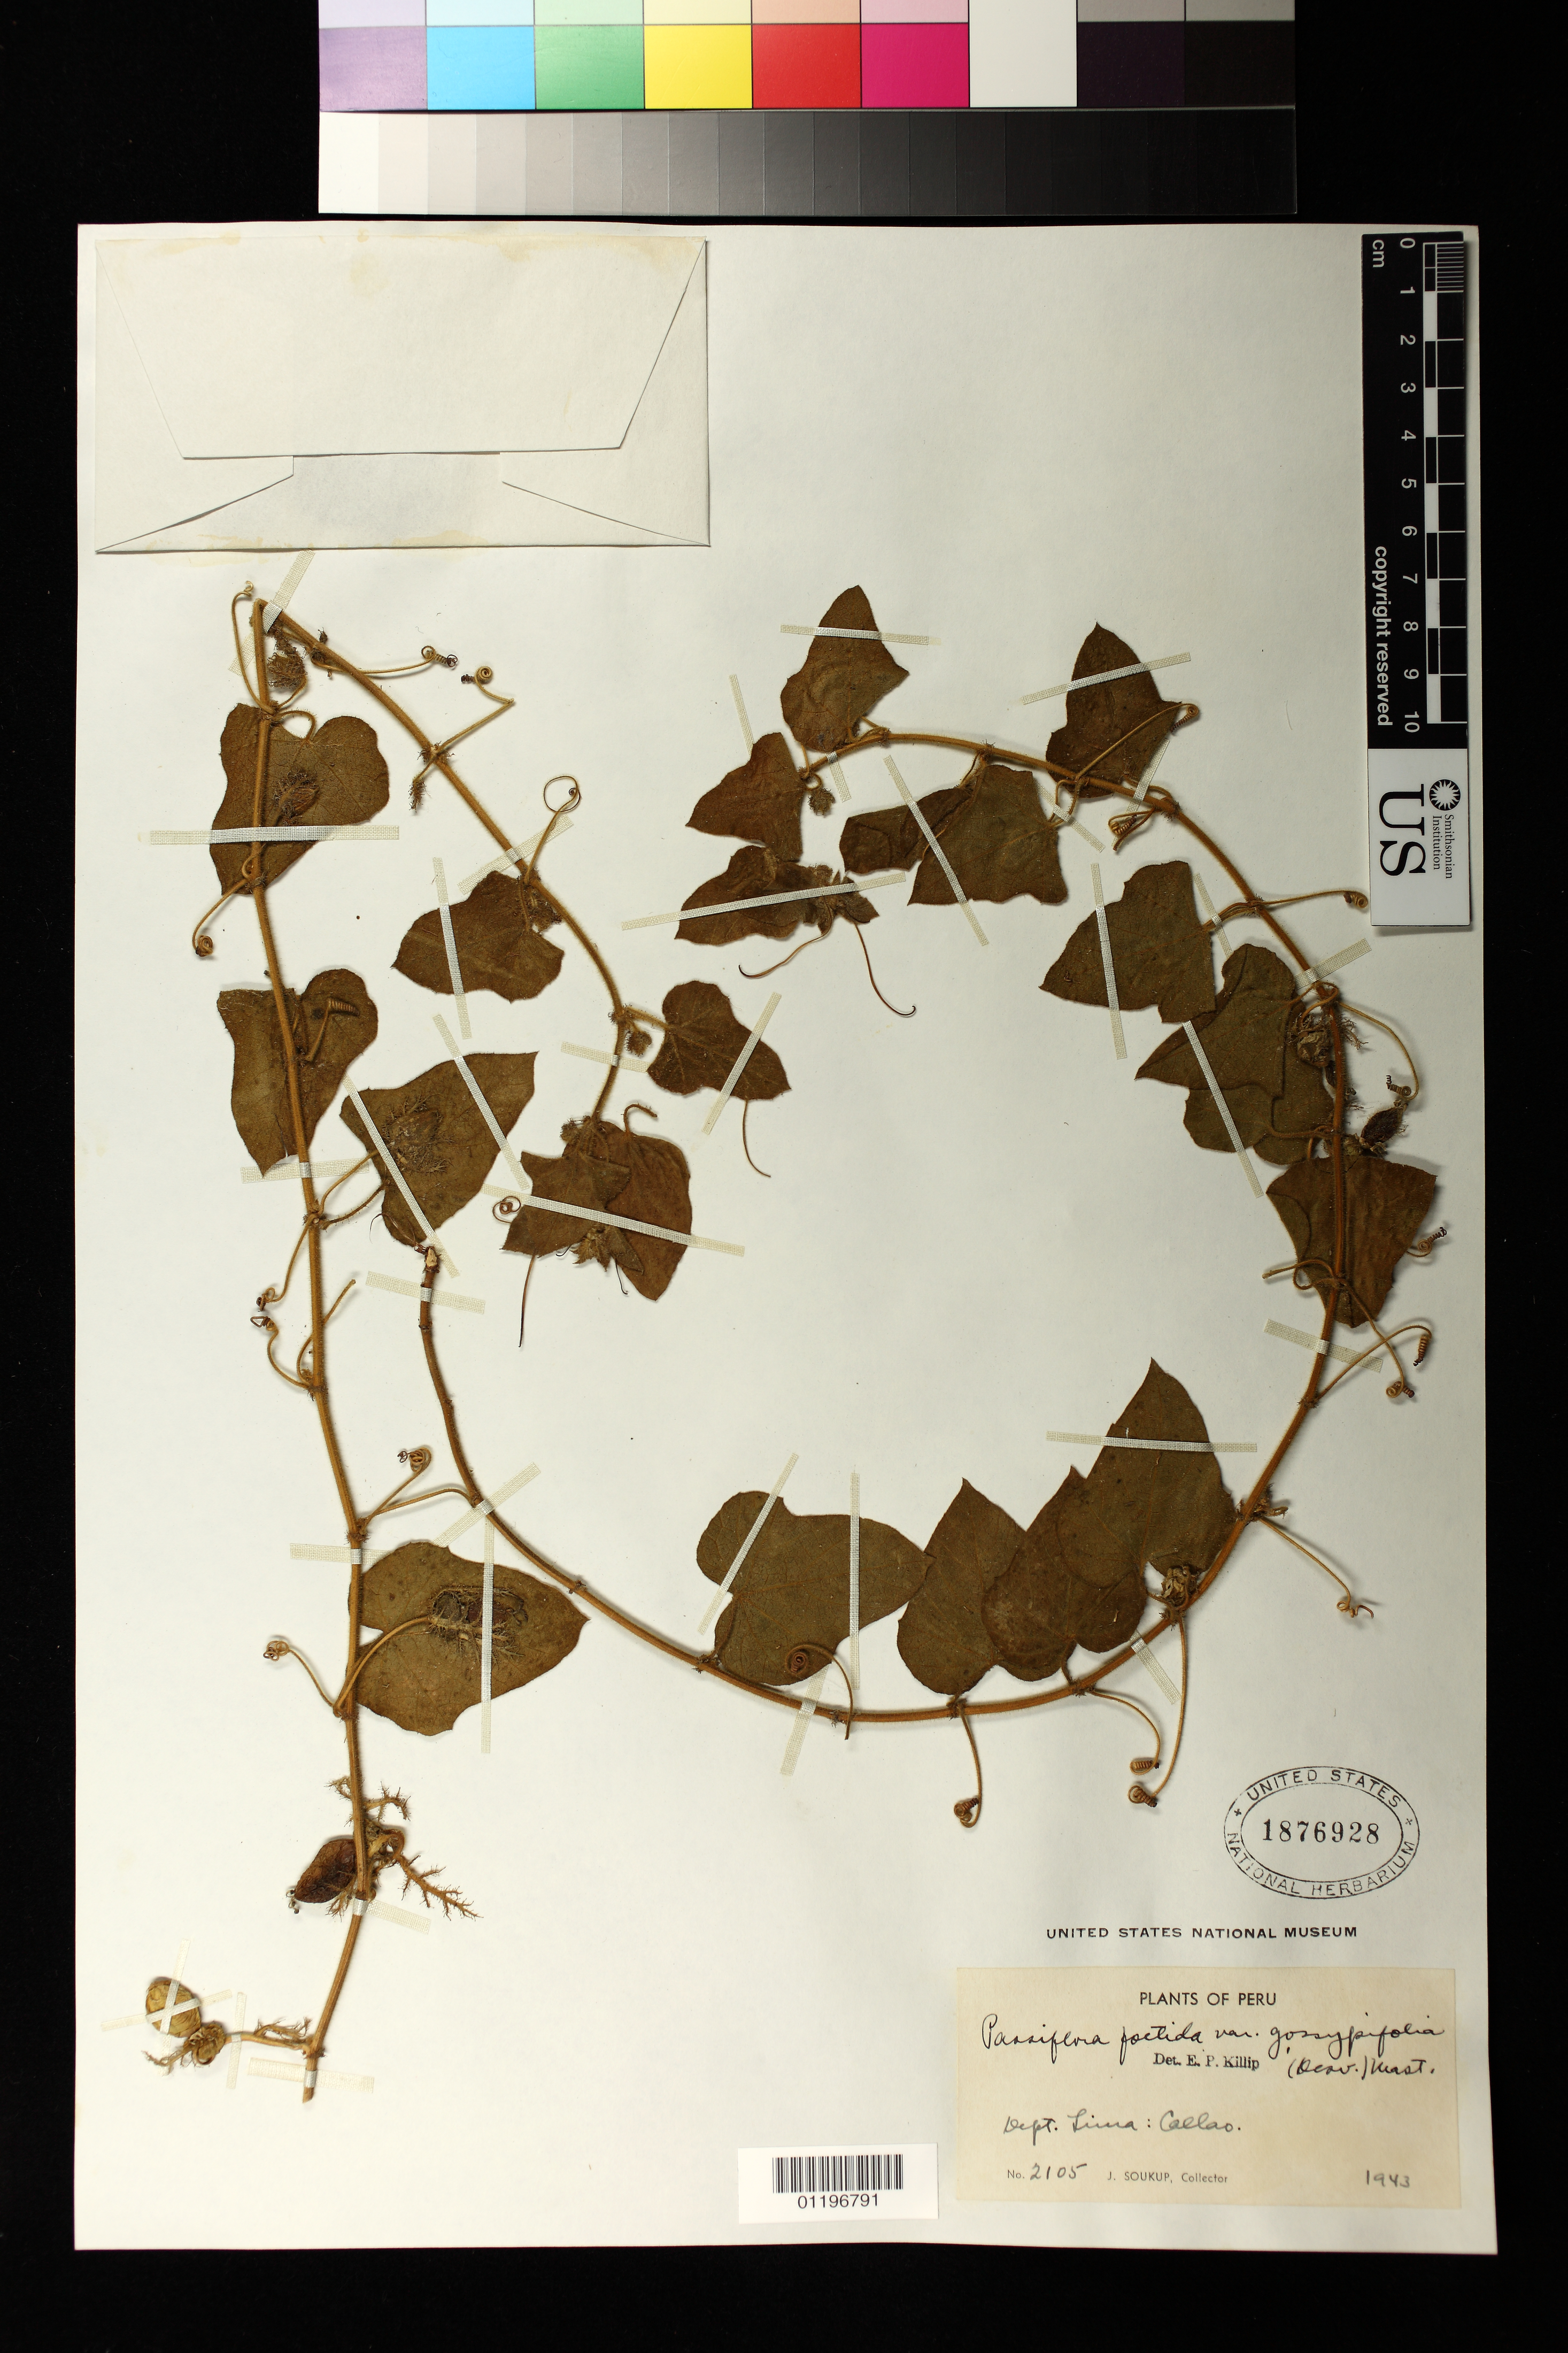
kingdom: Plantae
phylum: Tracheophyta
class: Magnoliopsida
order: Malpighiales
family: Passifloraceae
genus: Passiflora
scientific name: Passiflora foetida var. gossypiifolia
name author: (Desv.) Mast.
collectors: J. J. Soukup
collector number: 2105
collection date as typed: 1943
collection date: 1943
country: Peru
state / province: Lima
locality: Callao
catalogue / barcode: US 1876928